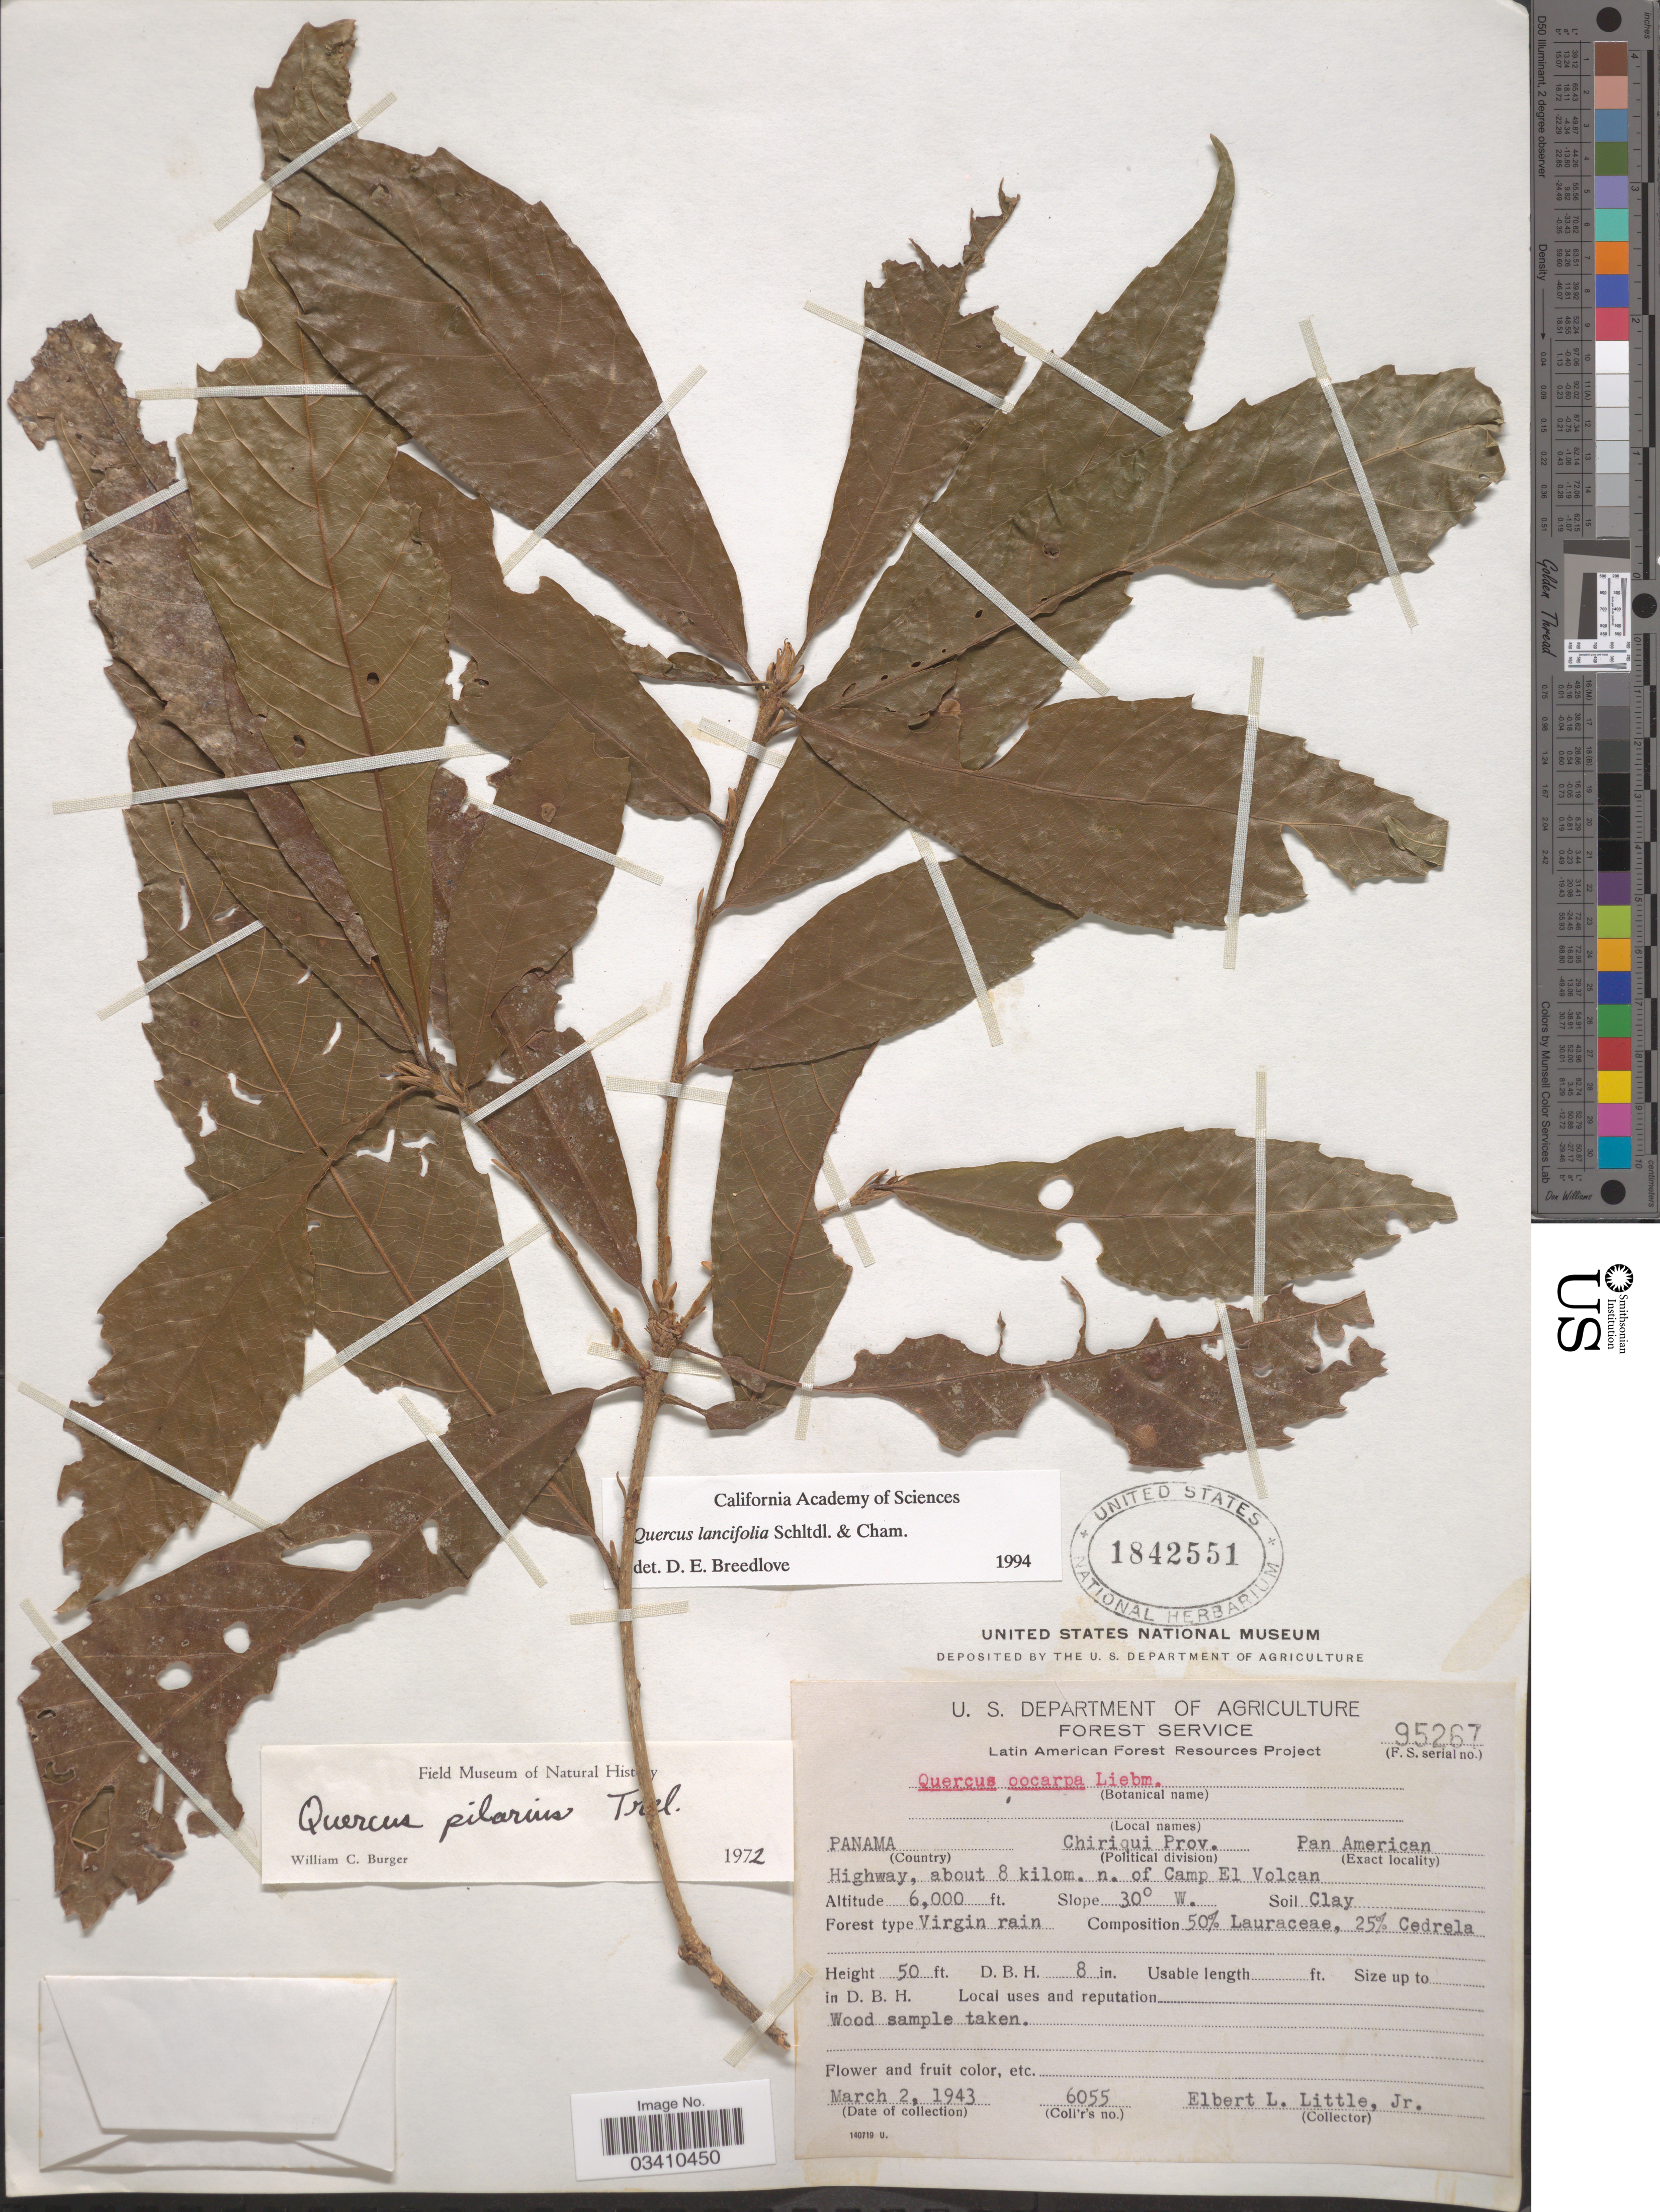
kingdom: Plantae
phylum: Tracheophyta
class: Magnoliopsida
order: Fagales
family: Fagaceae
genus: Quercus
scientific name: Quercus lancifolia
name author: Schltdl. & Cham.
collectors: E. L. Little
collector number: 6055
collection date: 1943-03-02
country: Panama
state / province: Chiriqui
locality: Pan American Highway, about 8 kilom. n. of Camp El Volcan. Slope 30° W.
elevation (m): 1829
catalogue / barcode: US 1842551